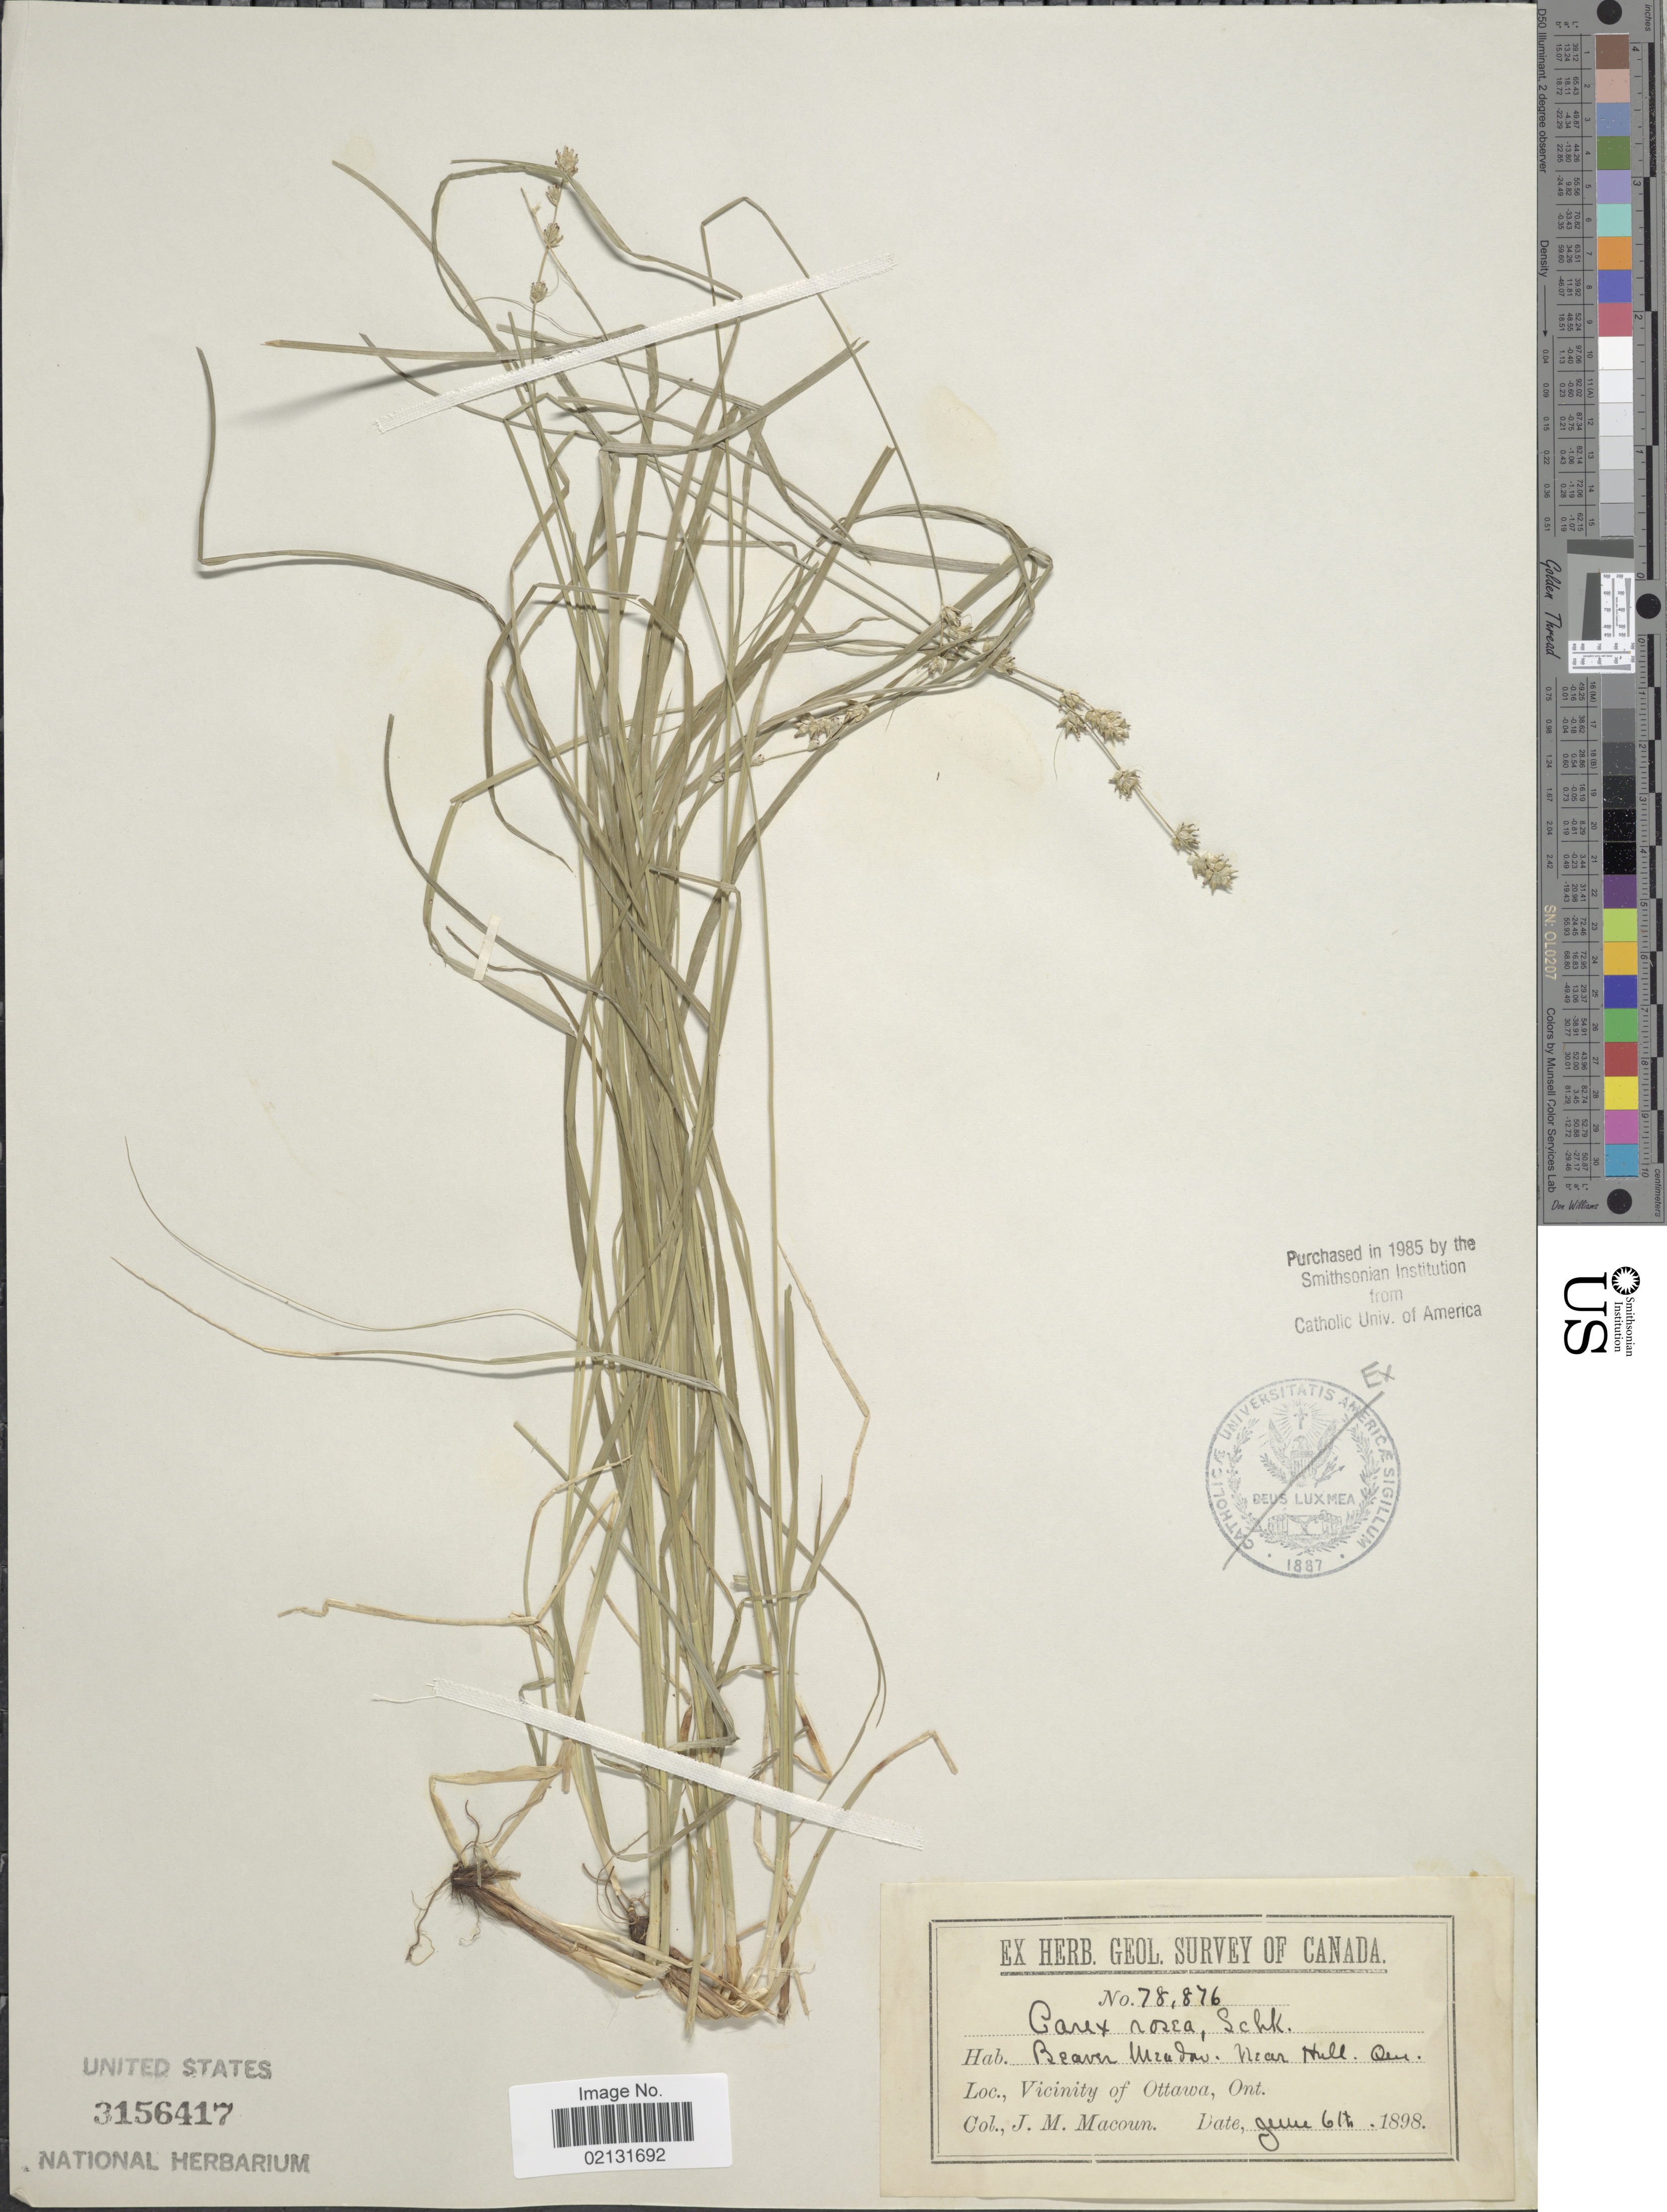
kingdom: Plantae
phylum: Tracheophyta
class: Liliopsida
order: Poales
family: Cyperaceae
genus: Carex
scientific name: Carex rosea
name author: Willd.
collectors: J. M. Macoun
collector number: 78876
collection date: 1898-06-06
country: Canada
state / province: Quebec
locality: Beaver Meadow, near Hill, Vicinity of Ottawa.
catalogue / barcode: US 3156417